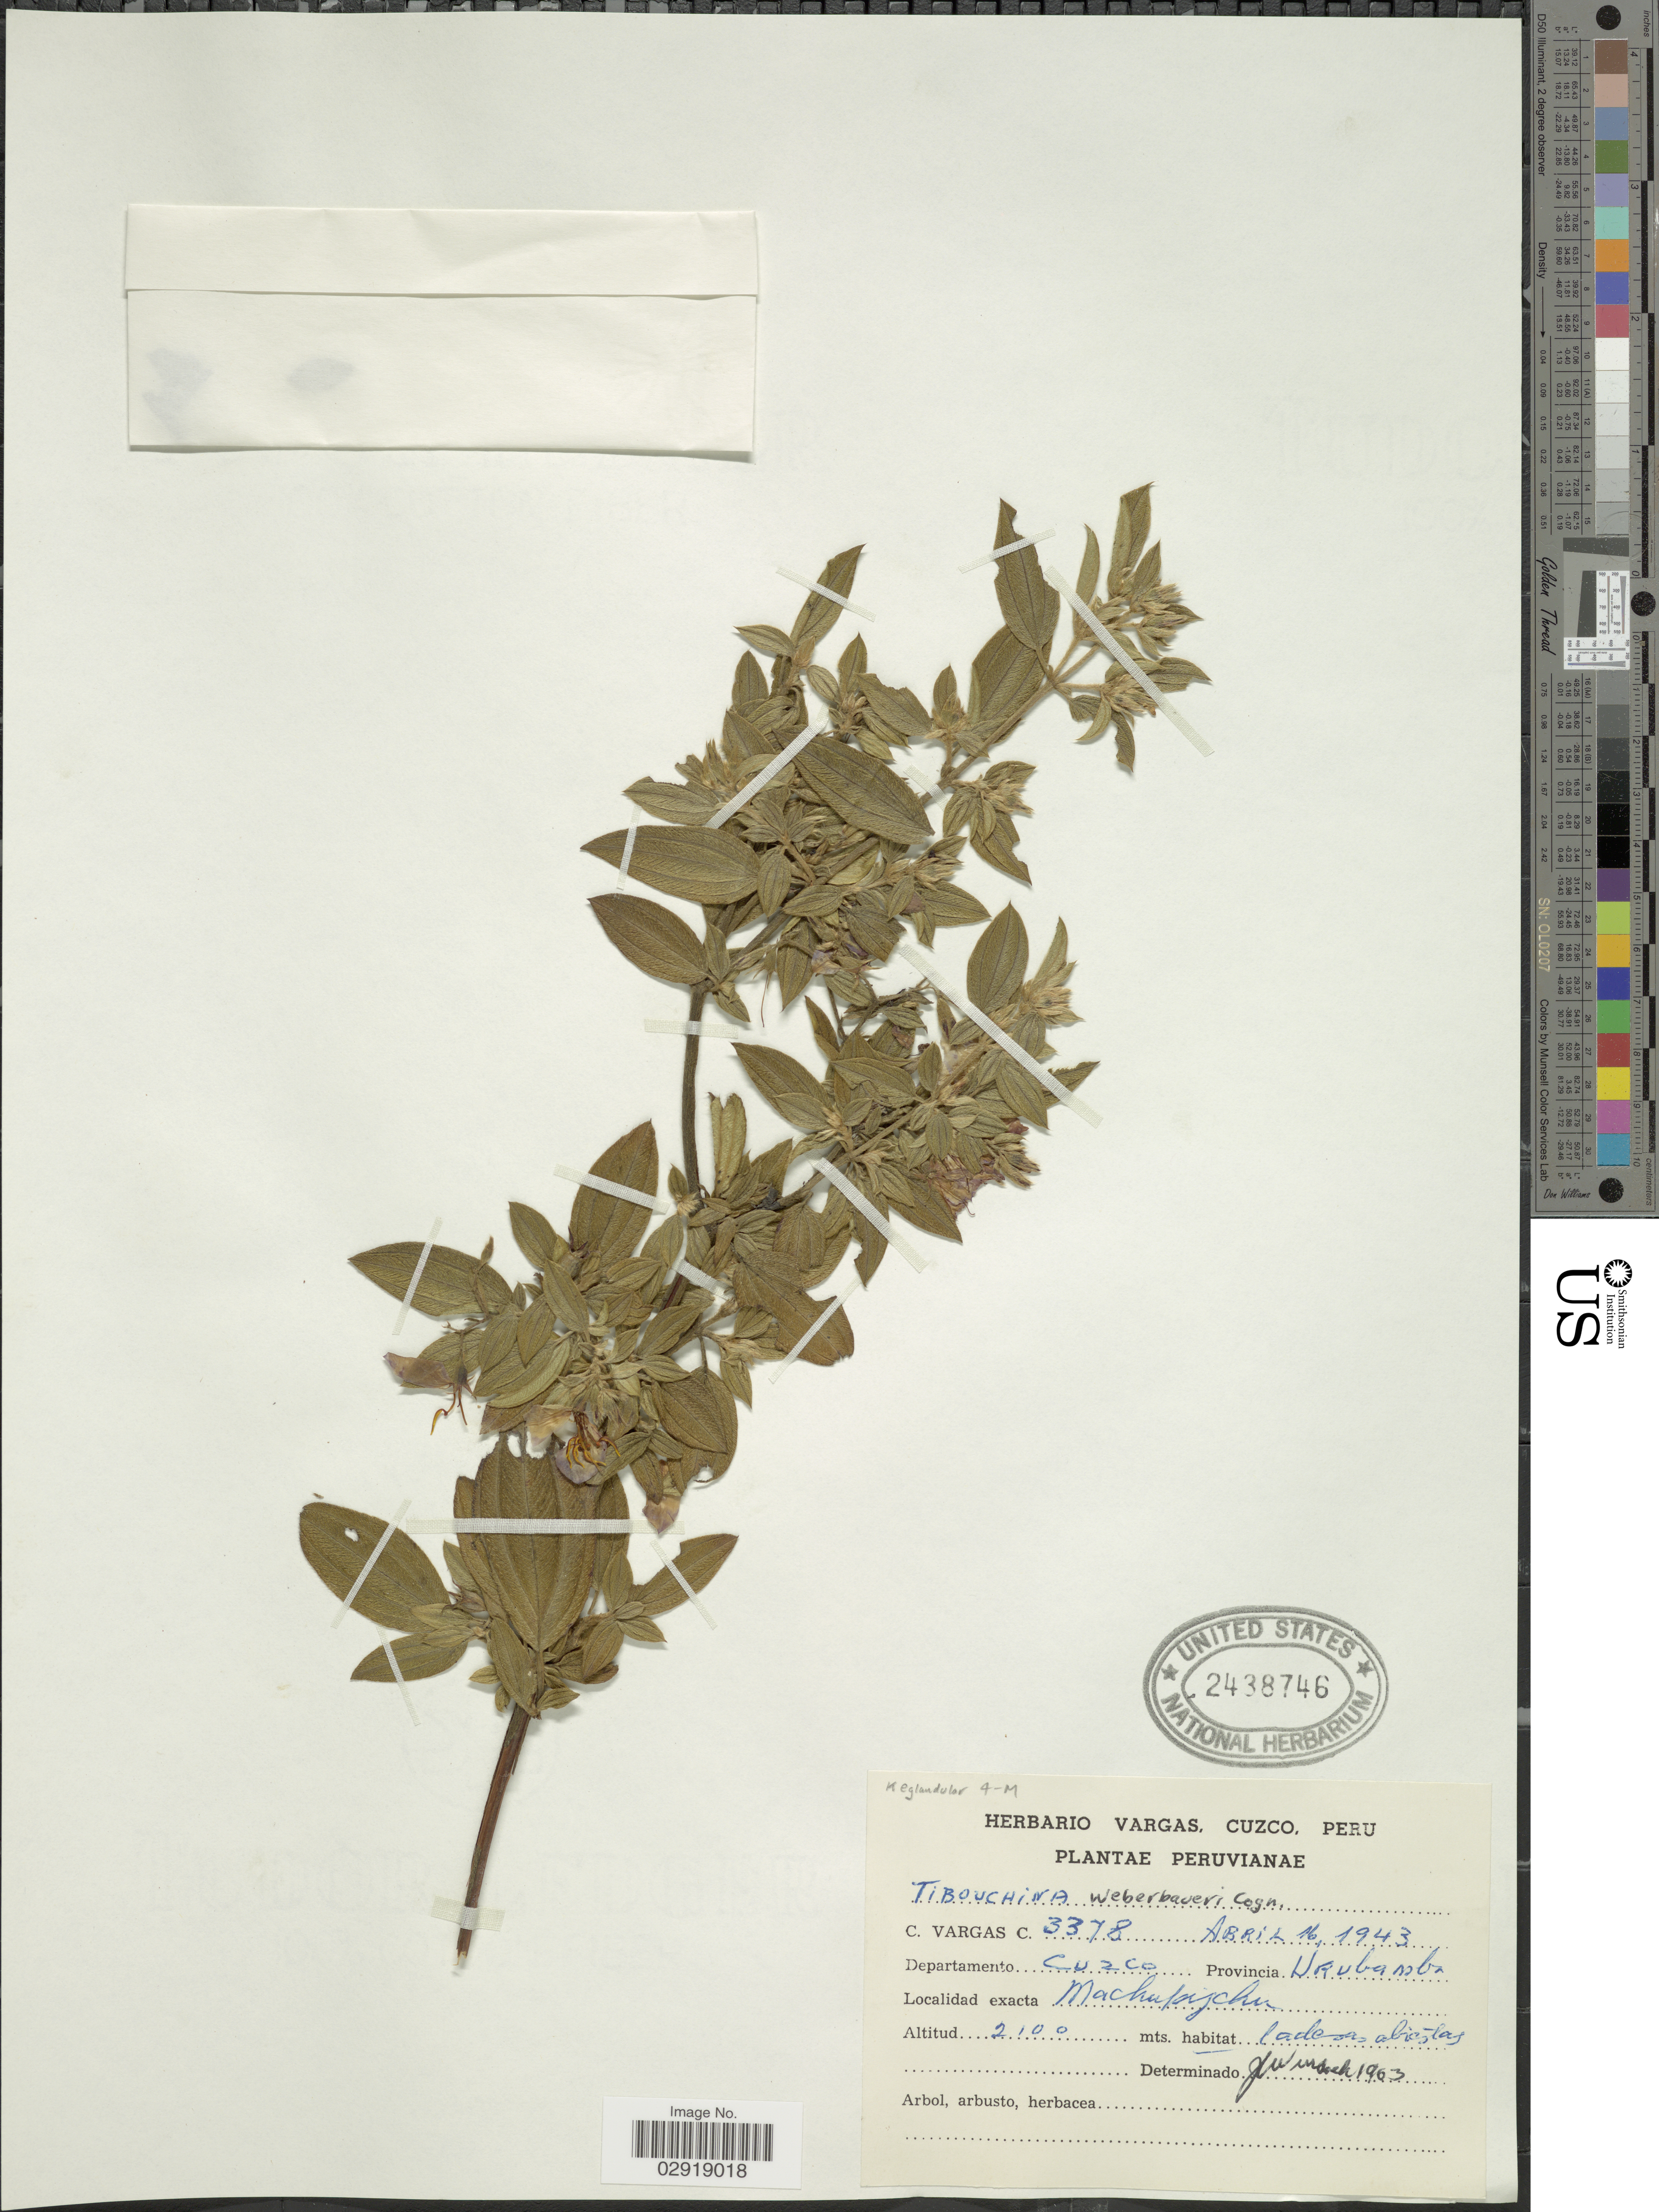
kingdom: Plantae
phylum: Tracheophyta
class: Magnoliopsida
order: Myrtales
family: Melastomataceae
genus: Chaetogastra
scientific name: Chaetogastra weberbaueri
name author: (Cogn.) P.J.F. Guim. & Michelang.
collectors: C. Vargas Calderón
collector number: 3378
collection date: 1943-04-16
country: Peru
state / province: Cusco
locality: Departamento Cuzco Provincia Urubamba. Machupichu.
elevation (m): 2100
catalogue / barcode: US 2438746